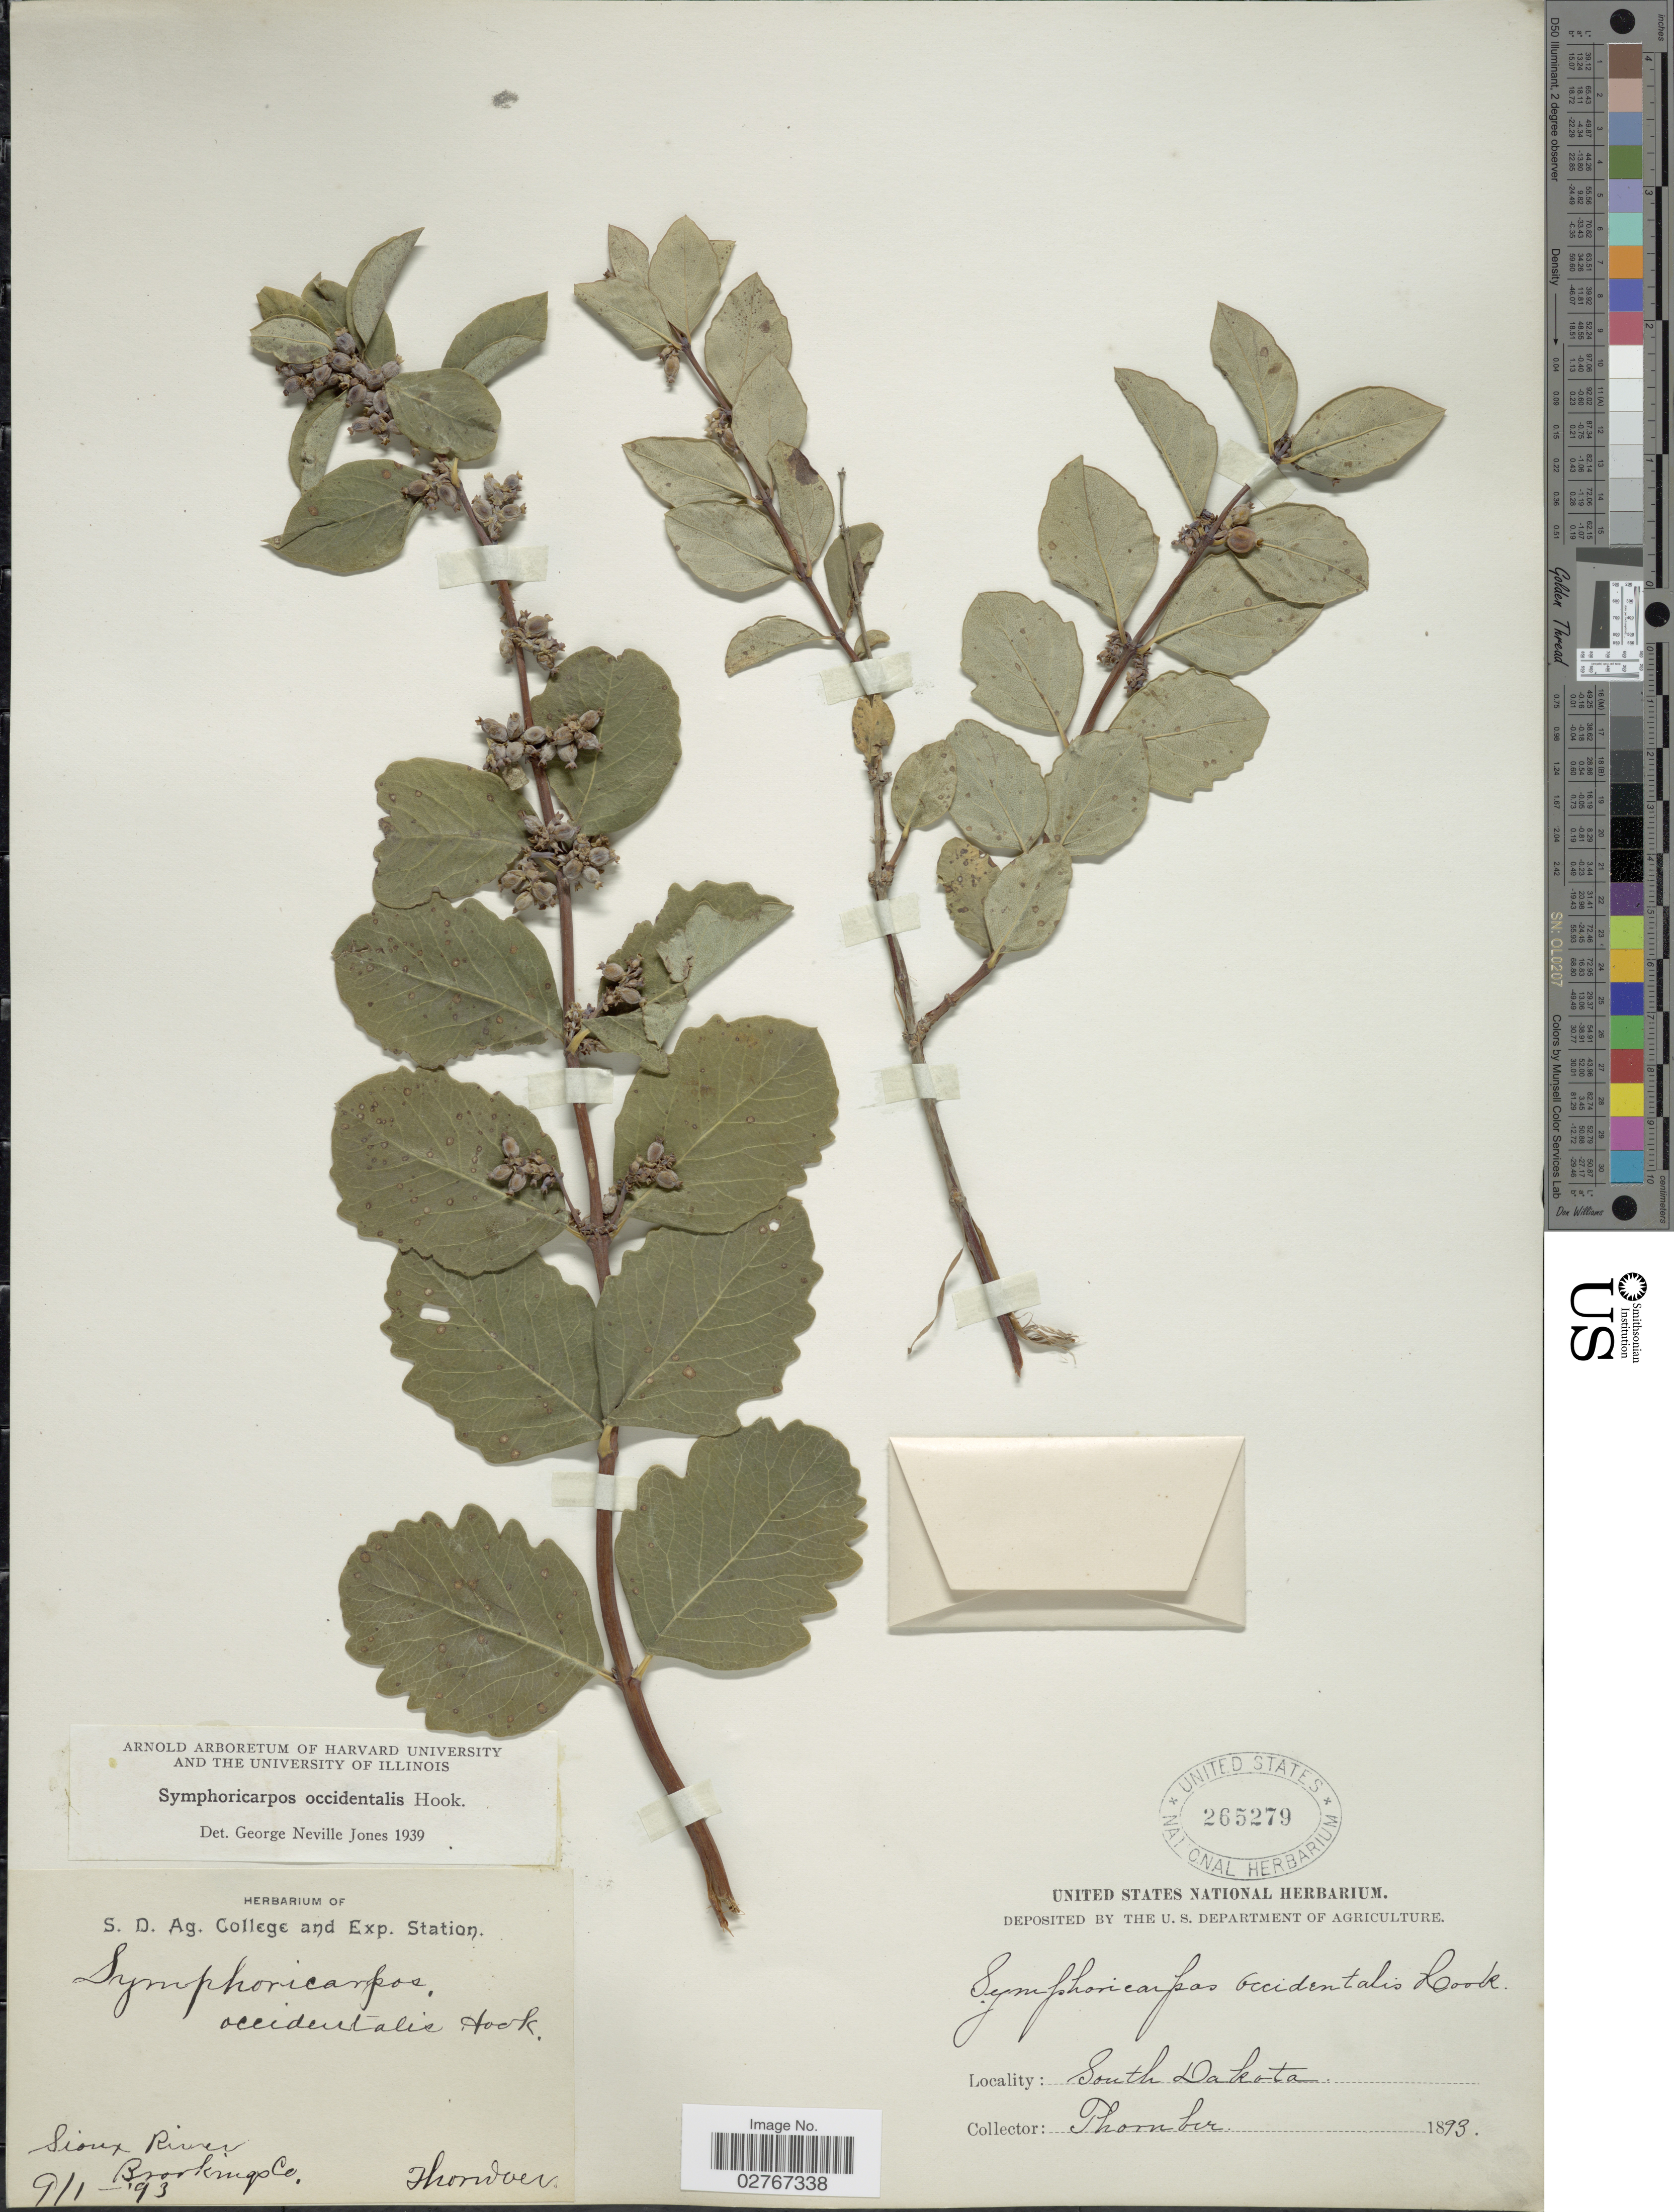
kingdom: Plantae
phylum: Tracheophyta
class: Magnoliopsida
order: Dipsacales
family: Caprifoliaceae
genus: Symphoricarpos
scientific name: Symphoricarpos occidentalis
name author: (R. Br.) Hook.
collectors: J. Thornber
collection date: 1893-09-01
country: United States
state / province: South Dakota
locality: Sioux River. Brookings Co.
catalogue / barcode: US 265279